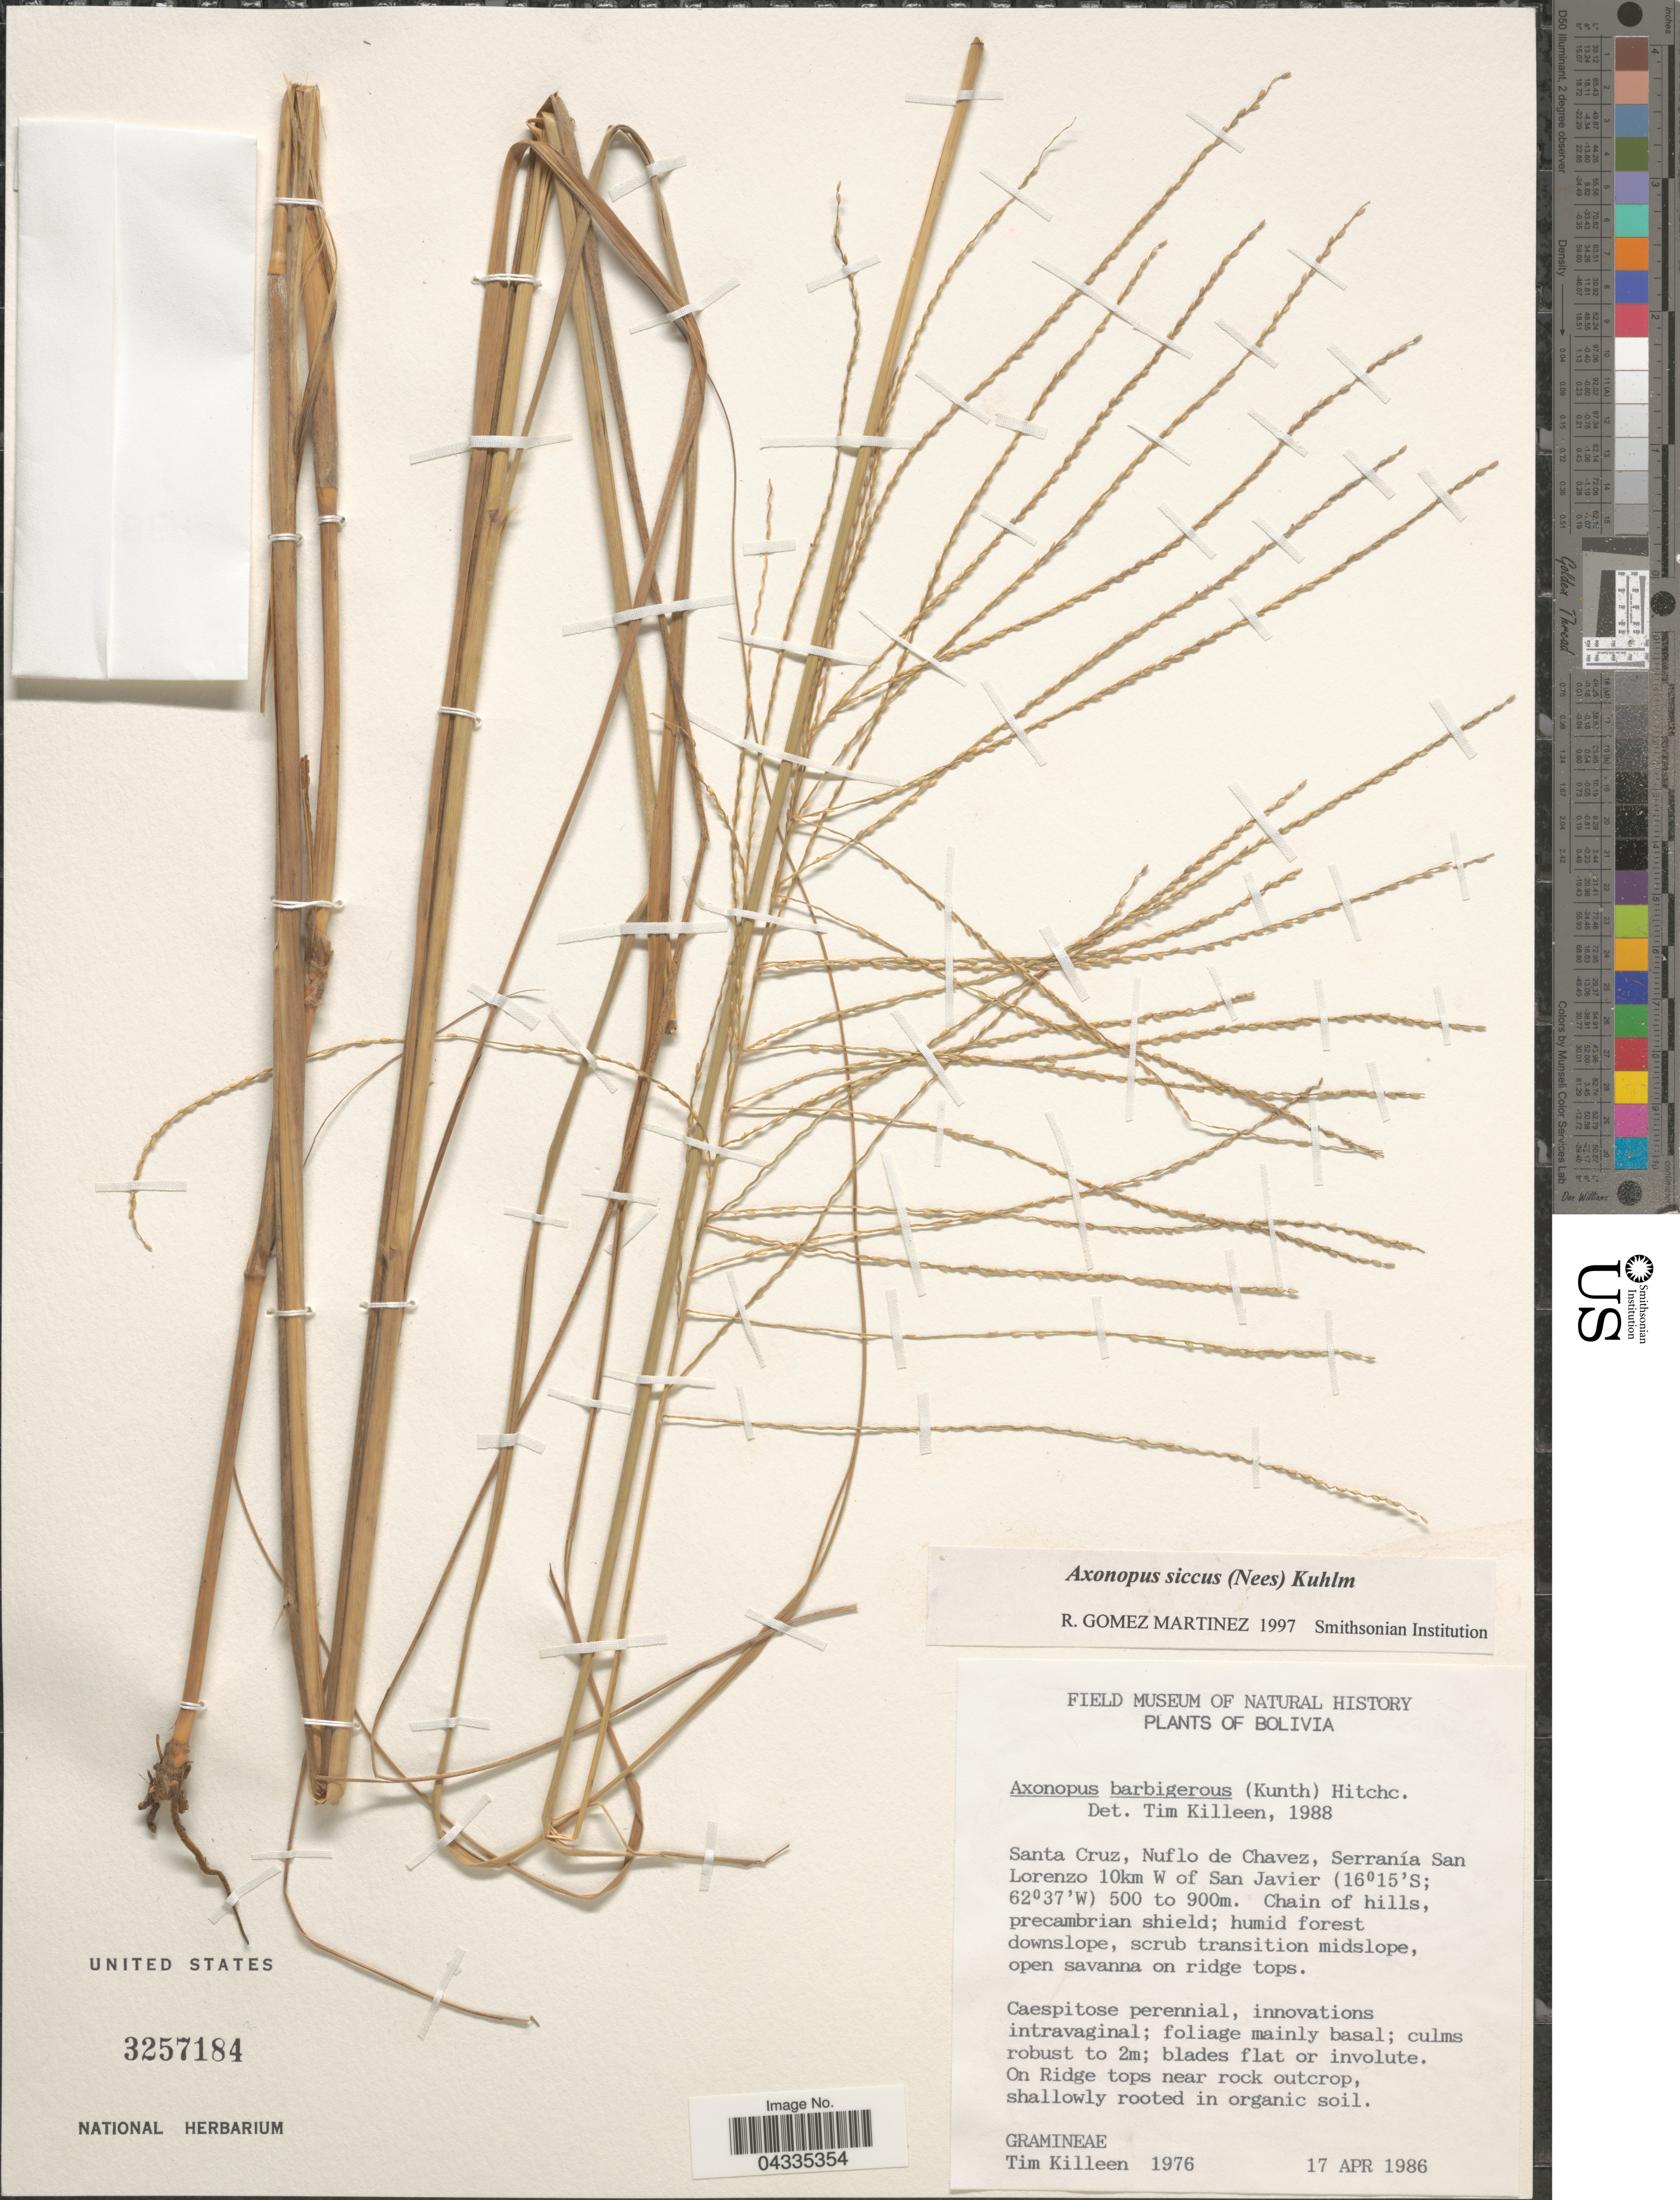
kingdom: Plantae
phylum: Tracheophyta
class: Liliopsida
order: Poales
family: Poaceae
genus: Axonopus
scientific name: Axonopus siccus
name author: (Nees) Kuhlm.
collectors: T. J. Killeen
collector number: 1976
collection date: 1986-04-17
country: Bolivia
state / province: Santa Cruz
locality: Nuflo de Chavez, Serranía San Lorenzo 10km W of San Javier. Chain of hills.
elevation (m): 500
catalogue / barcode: US 3257184